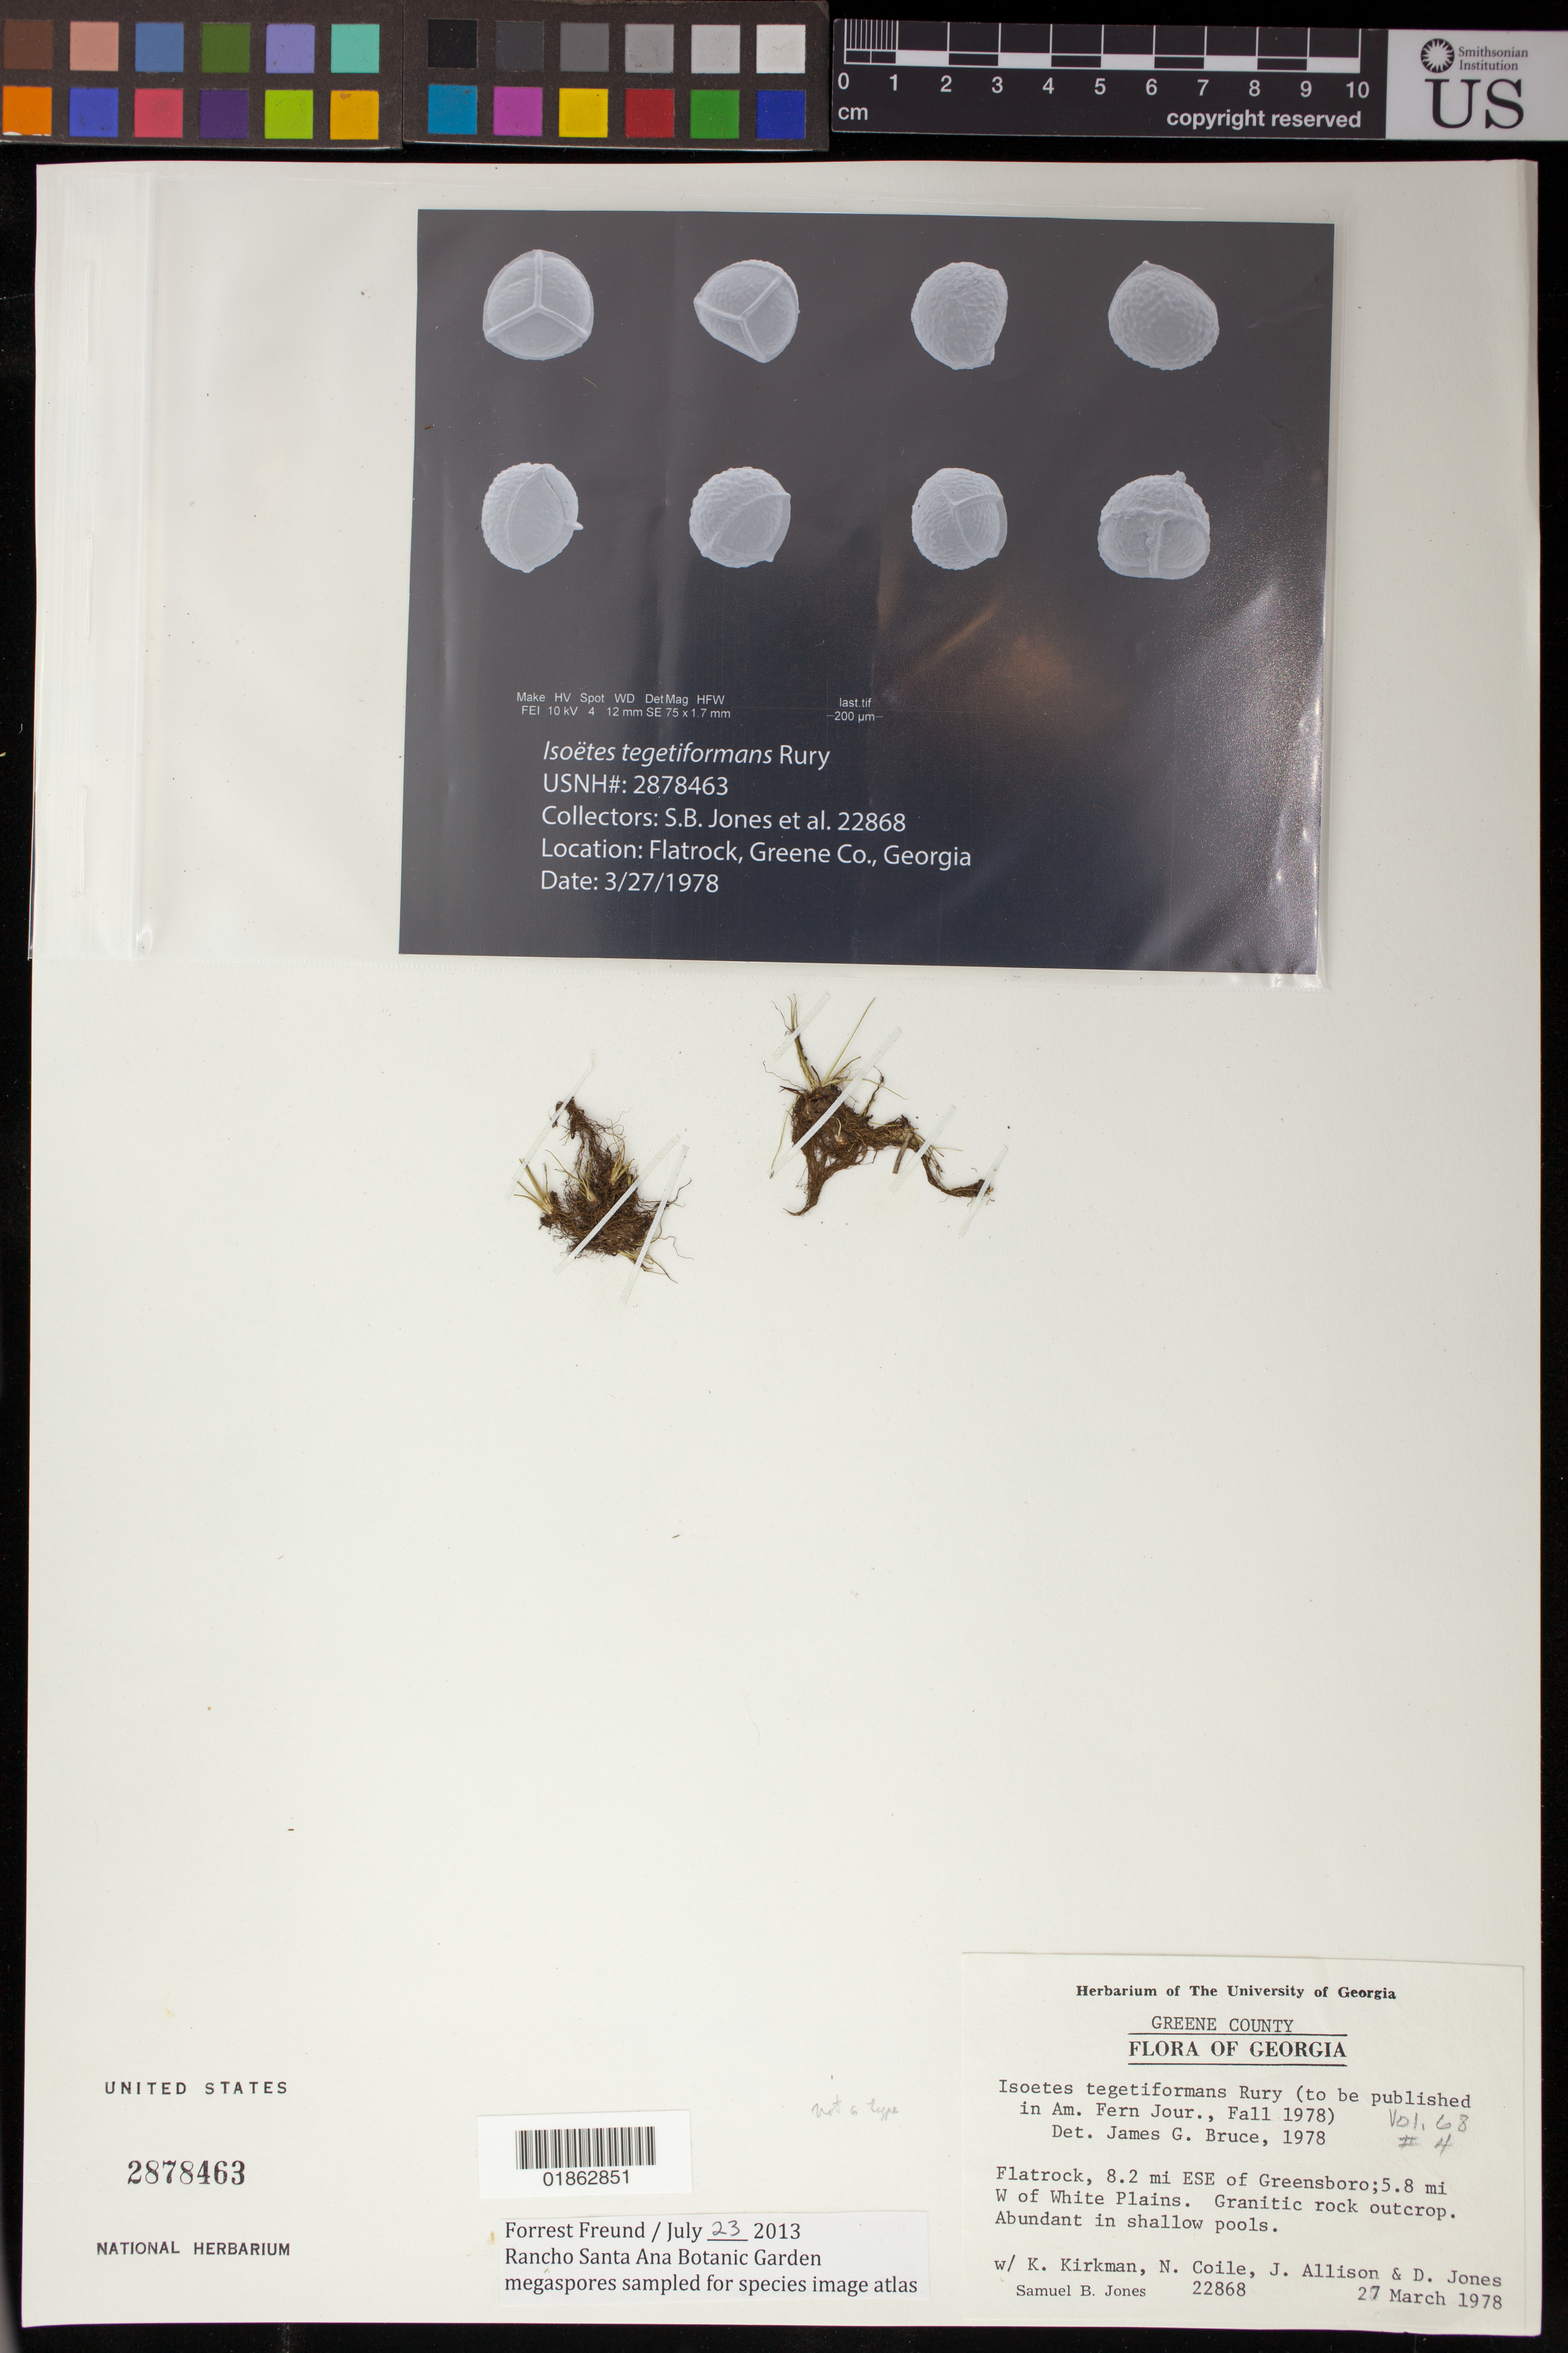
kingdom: Plantae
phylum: Tracheophyta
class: Lycopodiopsida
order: Isoetales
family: Isoetaceae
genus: Isoetes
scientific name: Isoetes tegetiformans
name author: Rury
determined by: Bruce, James G.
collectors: S. B. Jones, K. Kirkman, N. Coile, J. Allison & D. Jones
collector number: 22868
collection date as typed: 27 March 1978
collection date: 1978-03-27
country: United States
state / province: Georgia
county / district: Greene County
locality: Flatrock, 8.2 mi ESE of Greensboro; 5.8 mi W of White Plains.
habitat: Granitic rock outcrop. Abundant in shallow pools.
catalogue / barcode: US 2878463